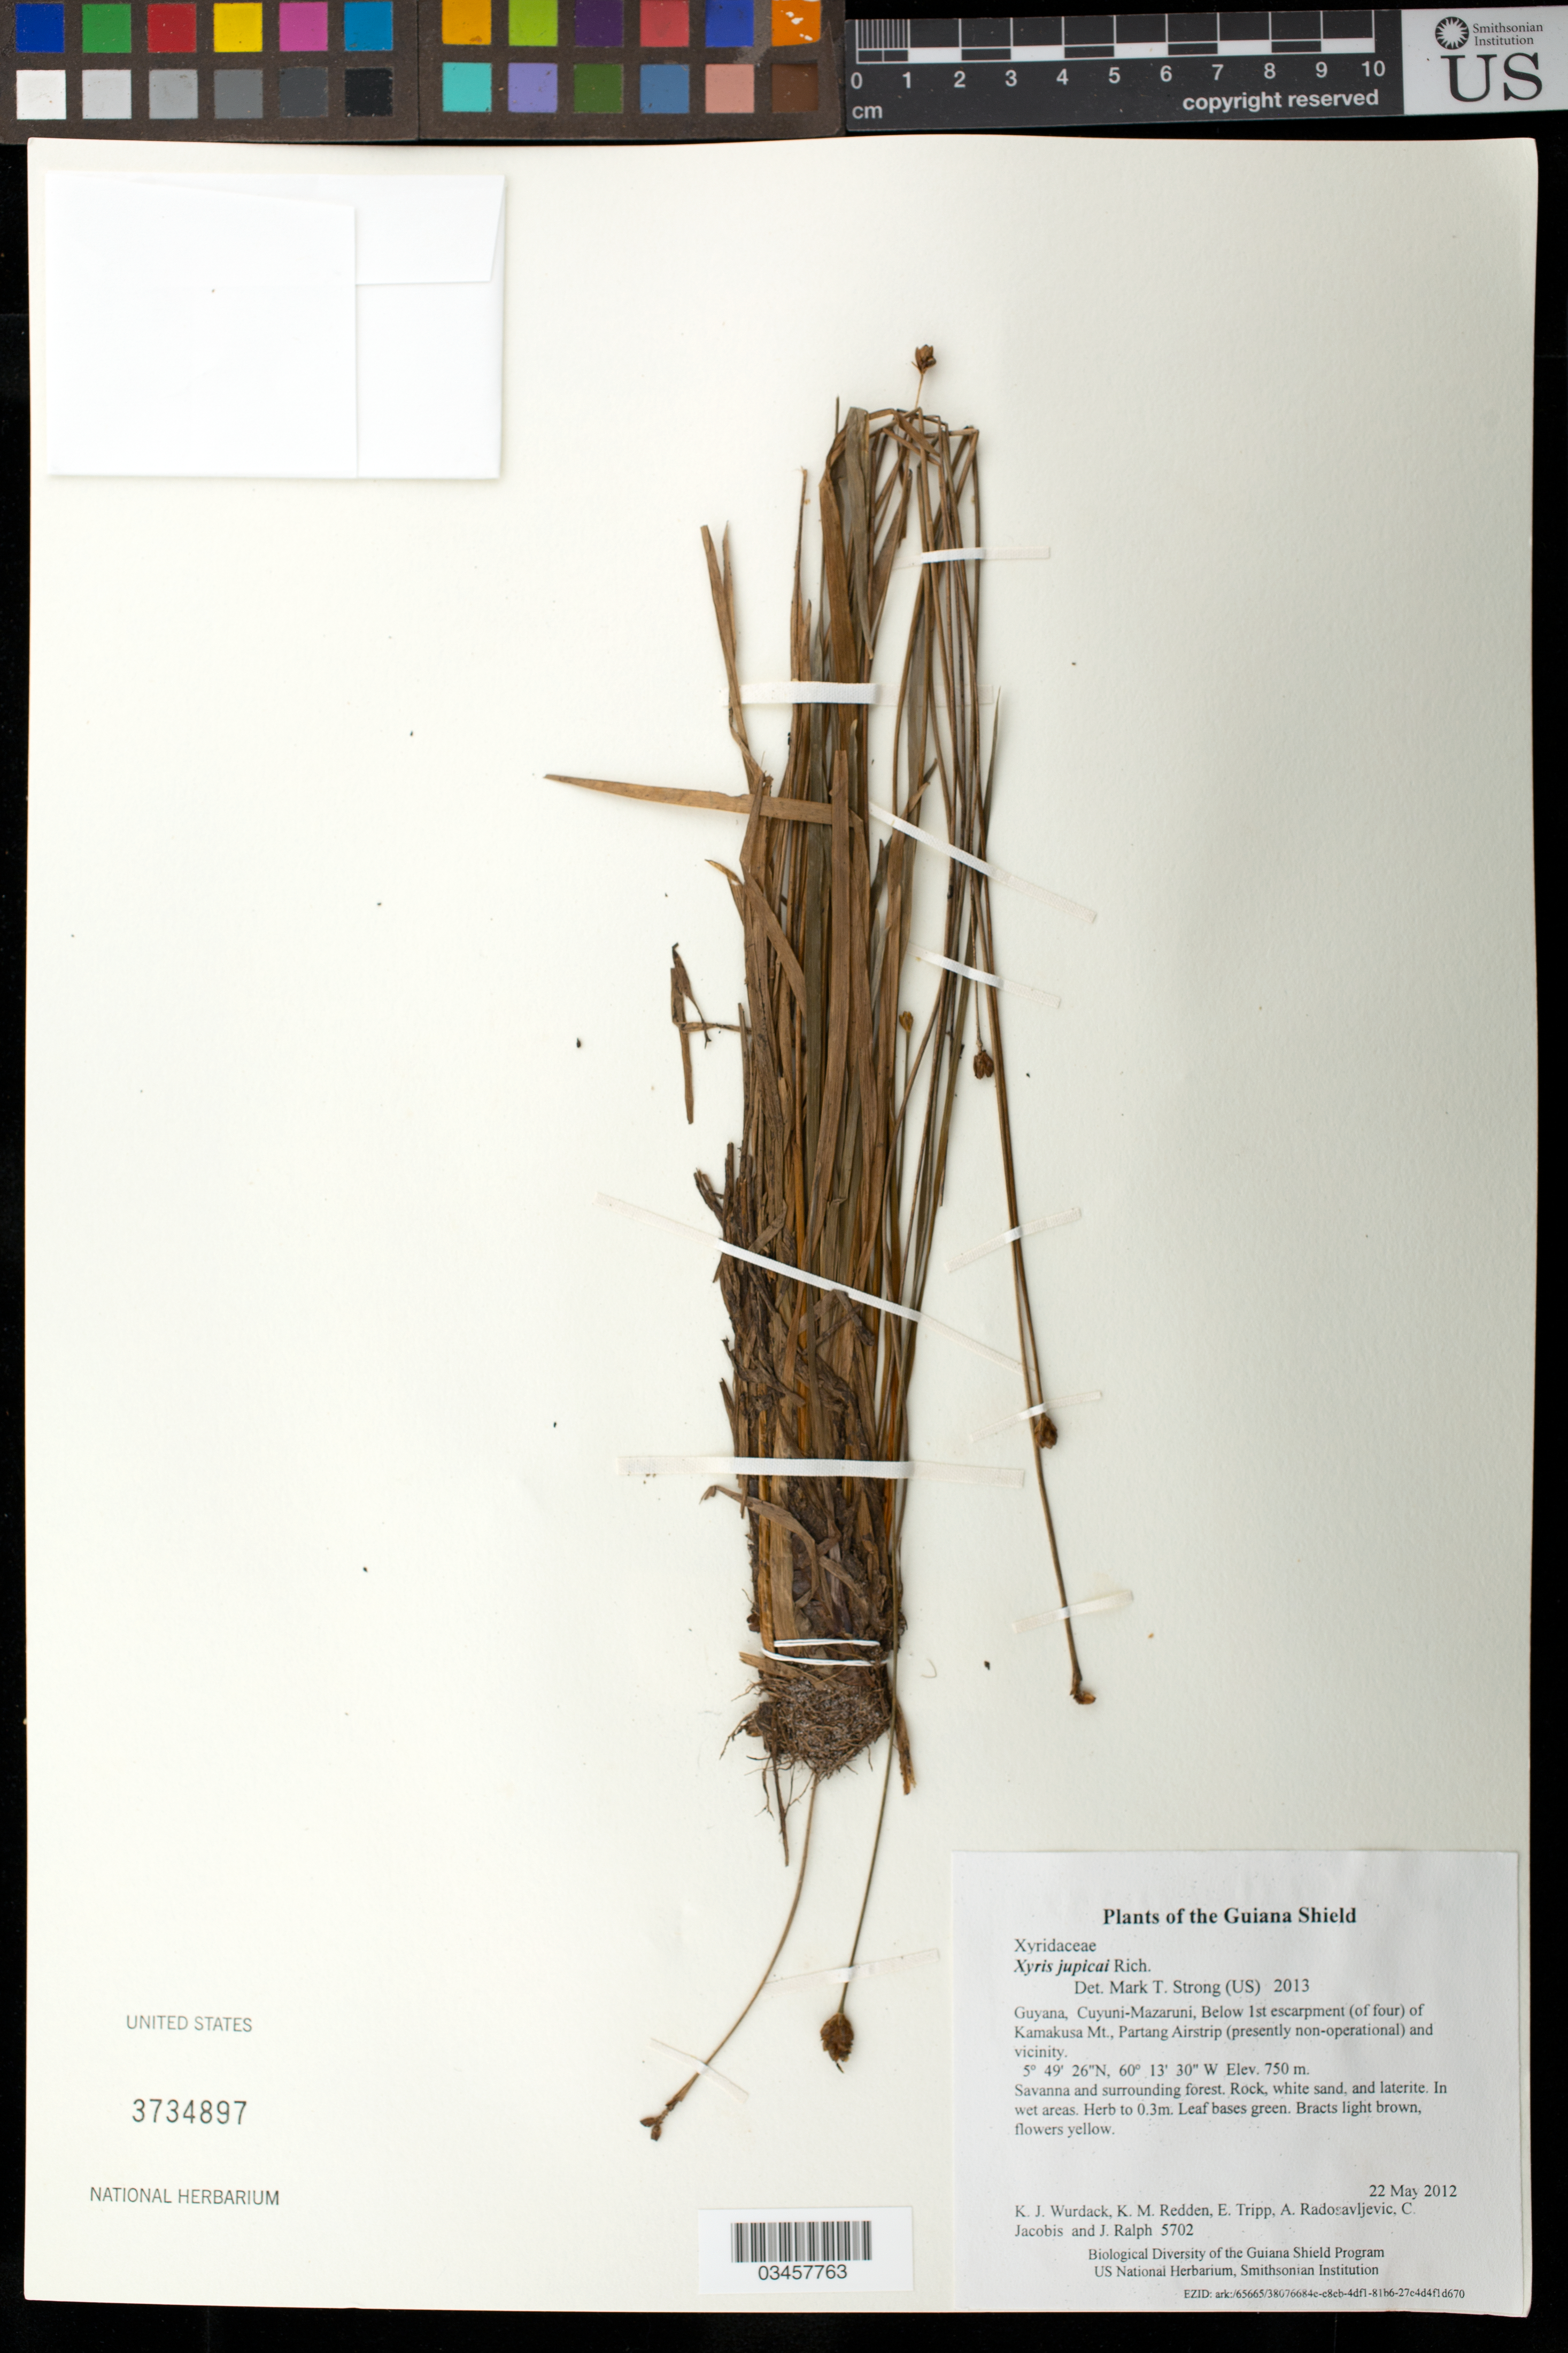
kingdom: Plantae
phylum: Tracheophyta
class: Liliopsida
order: Poales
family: Xyridaceae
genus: Xyris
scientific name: Xyris jupicai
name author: Rich.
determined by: Strong, M. T., (US), Smithsonian Institution - National Museum of Natural History (UNITED STATES)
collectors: K. Wurdack, K. M. Redden, E. Tripp, A. Radosavljevic, C. Jacobis & J. Ralph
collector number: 5702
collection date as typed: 22 May 2012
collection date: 2012-05-22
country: Guyana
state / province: Cuyuni-Mazaruni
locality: Below 1st escarpment (of four) of Kamakusa Mt., Partang Airstrip (presently non-operational) and vicinity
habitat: Savanna and surrounding forest. Rock, white sand, and laterite. In wet areas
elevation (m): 750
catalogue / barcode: US 3734897